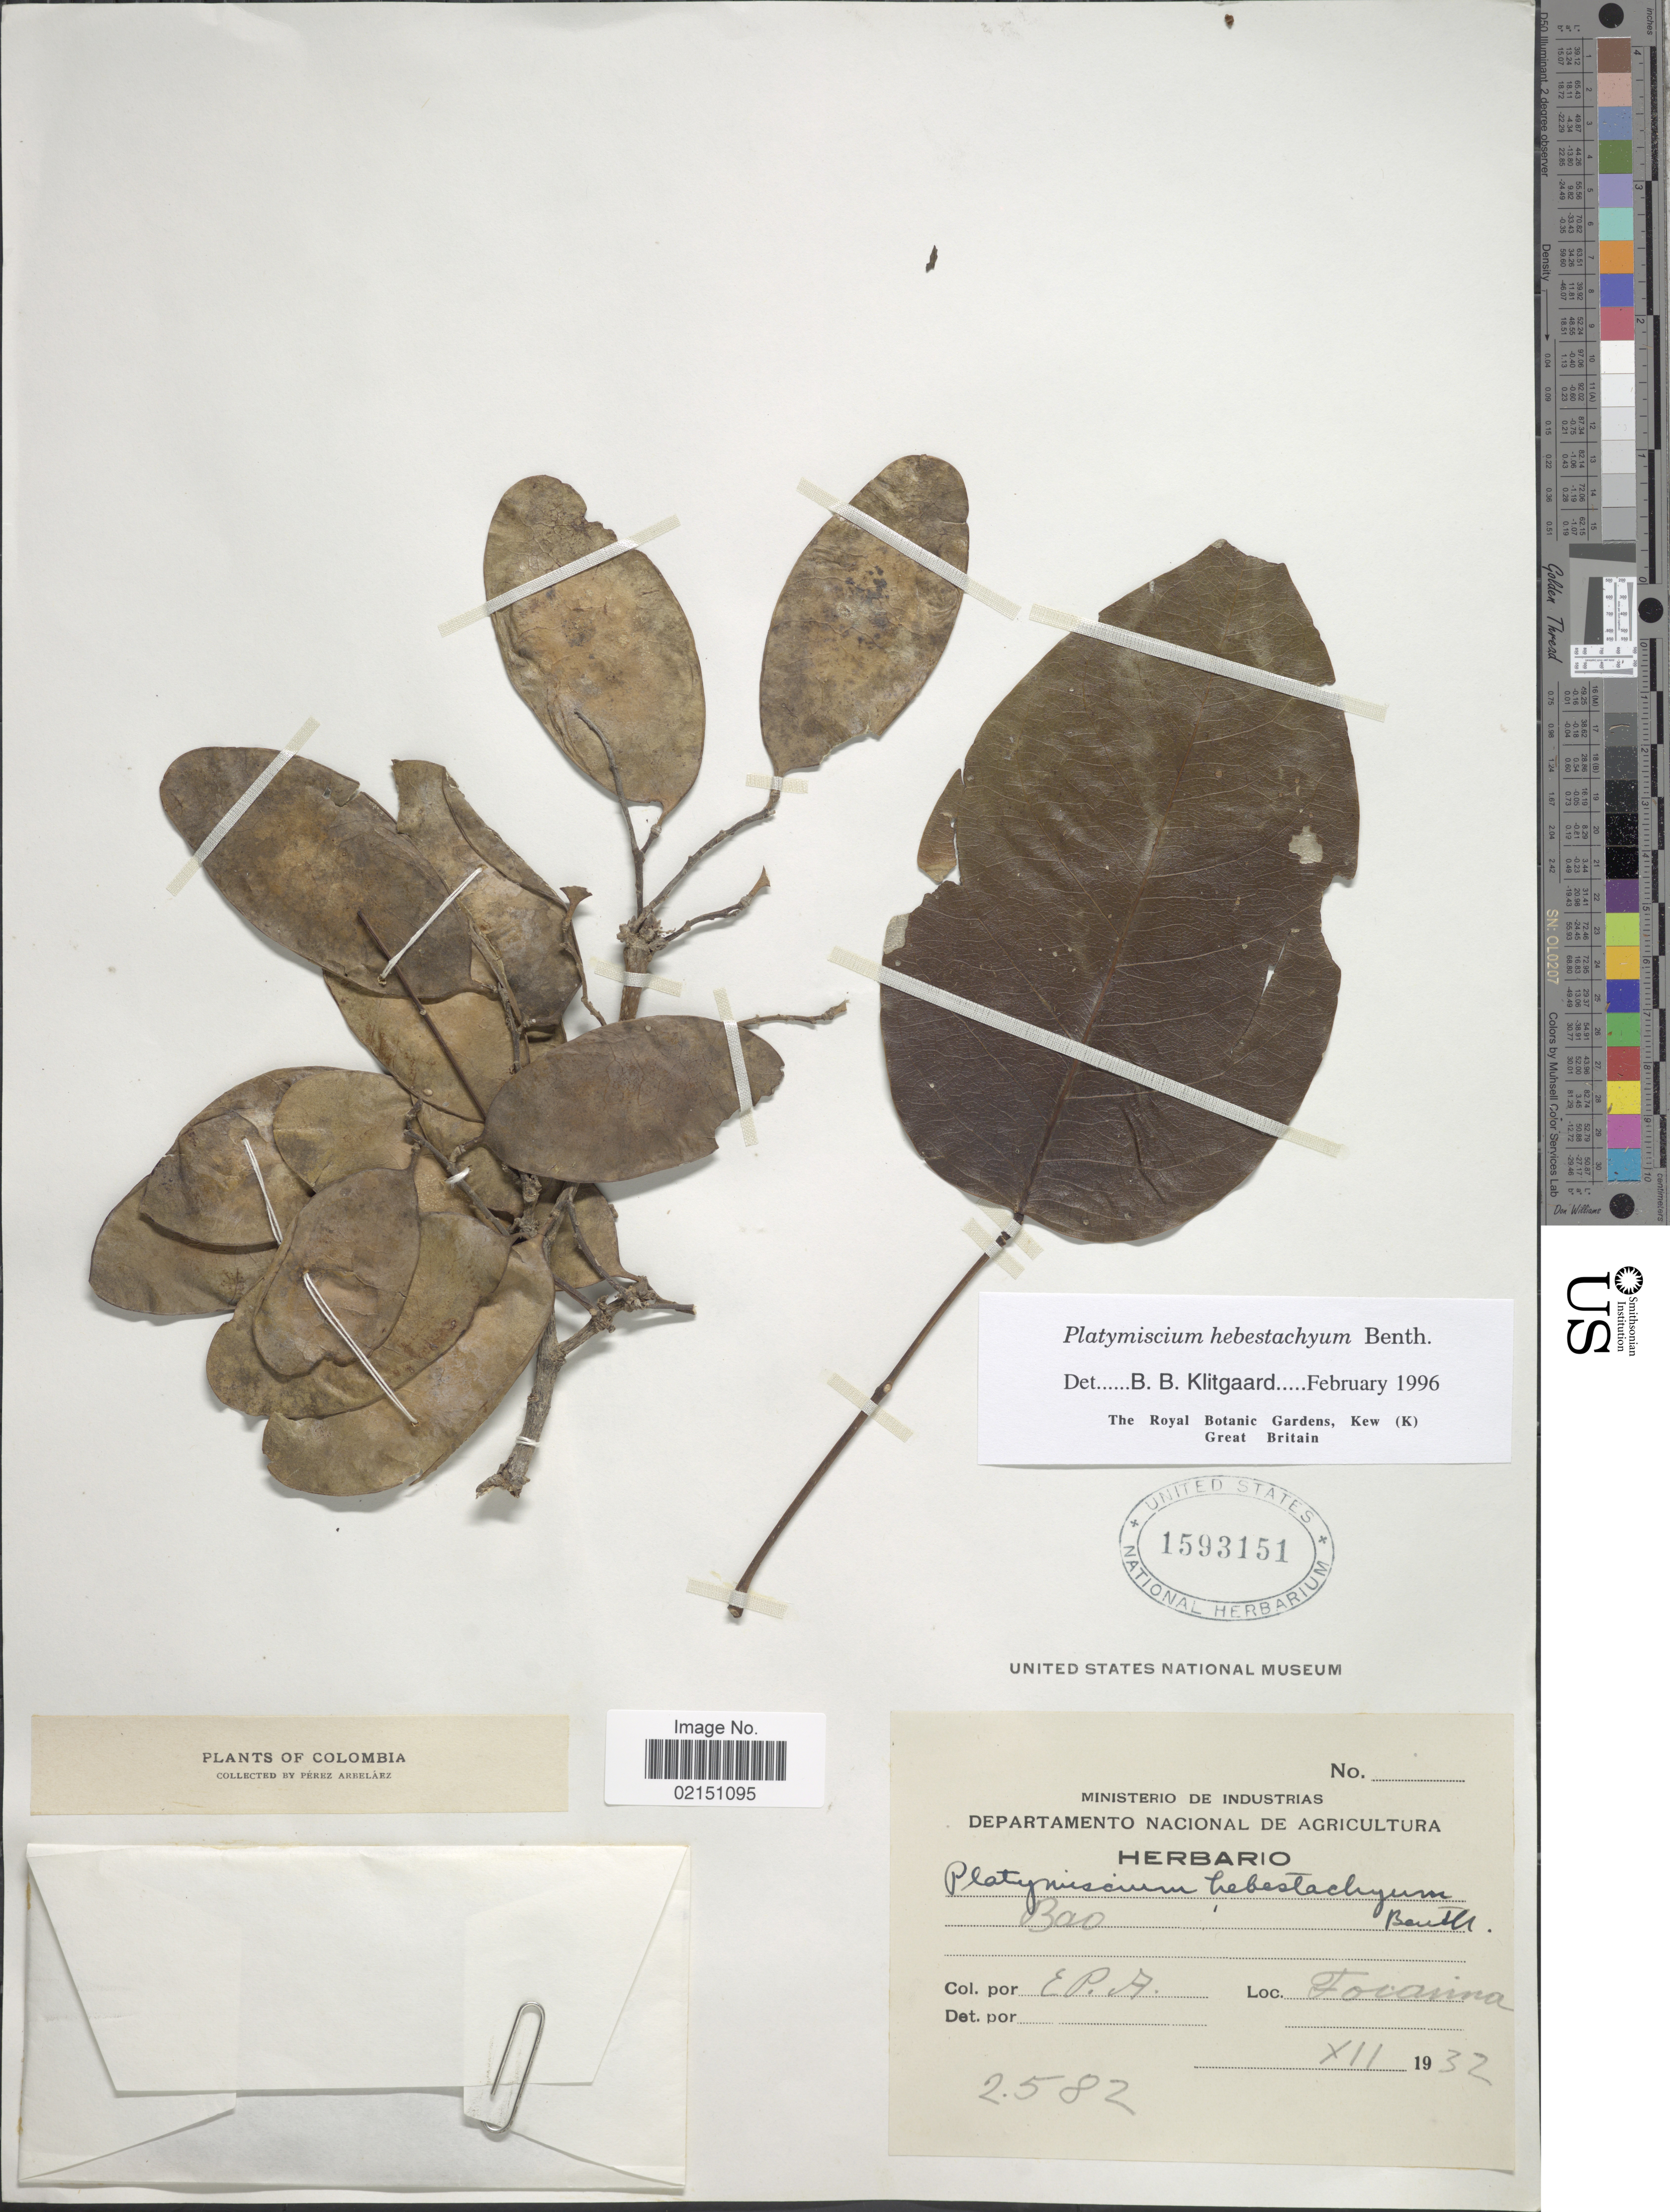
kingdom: Plantae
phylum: Tracheophyta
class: Magnoliopsida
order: Fabales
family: Fabaceae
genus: Platymiscium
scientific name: Platymiscium hebestachyum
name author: Benth.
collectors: E. Pérez Arbeláez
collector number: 2582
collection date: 1932-12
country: Colombia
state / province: Cundinamarca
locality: Tocaima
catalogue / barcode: US 1593151